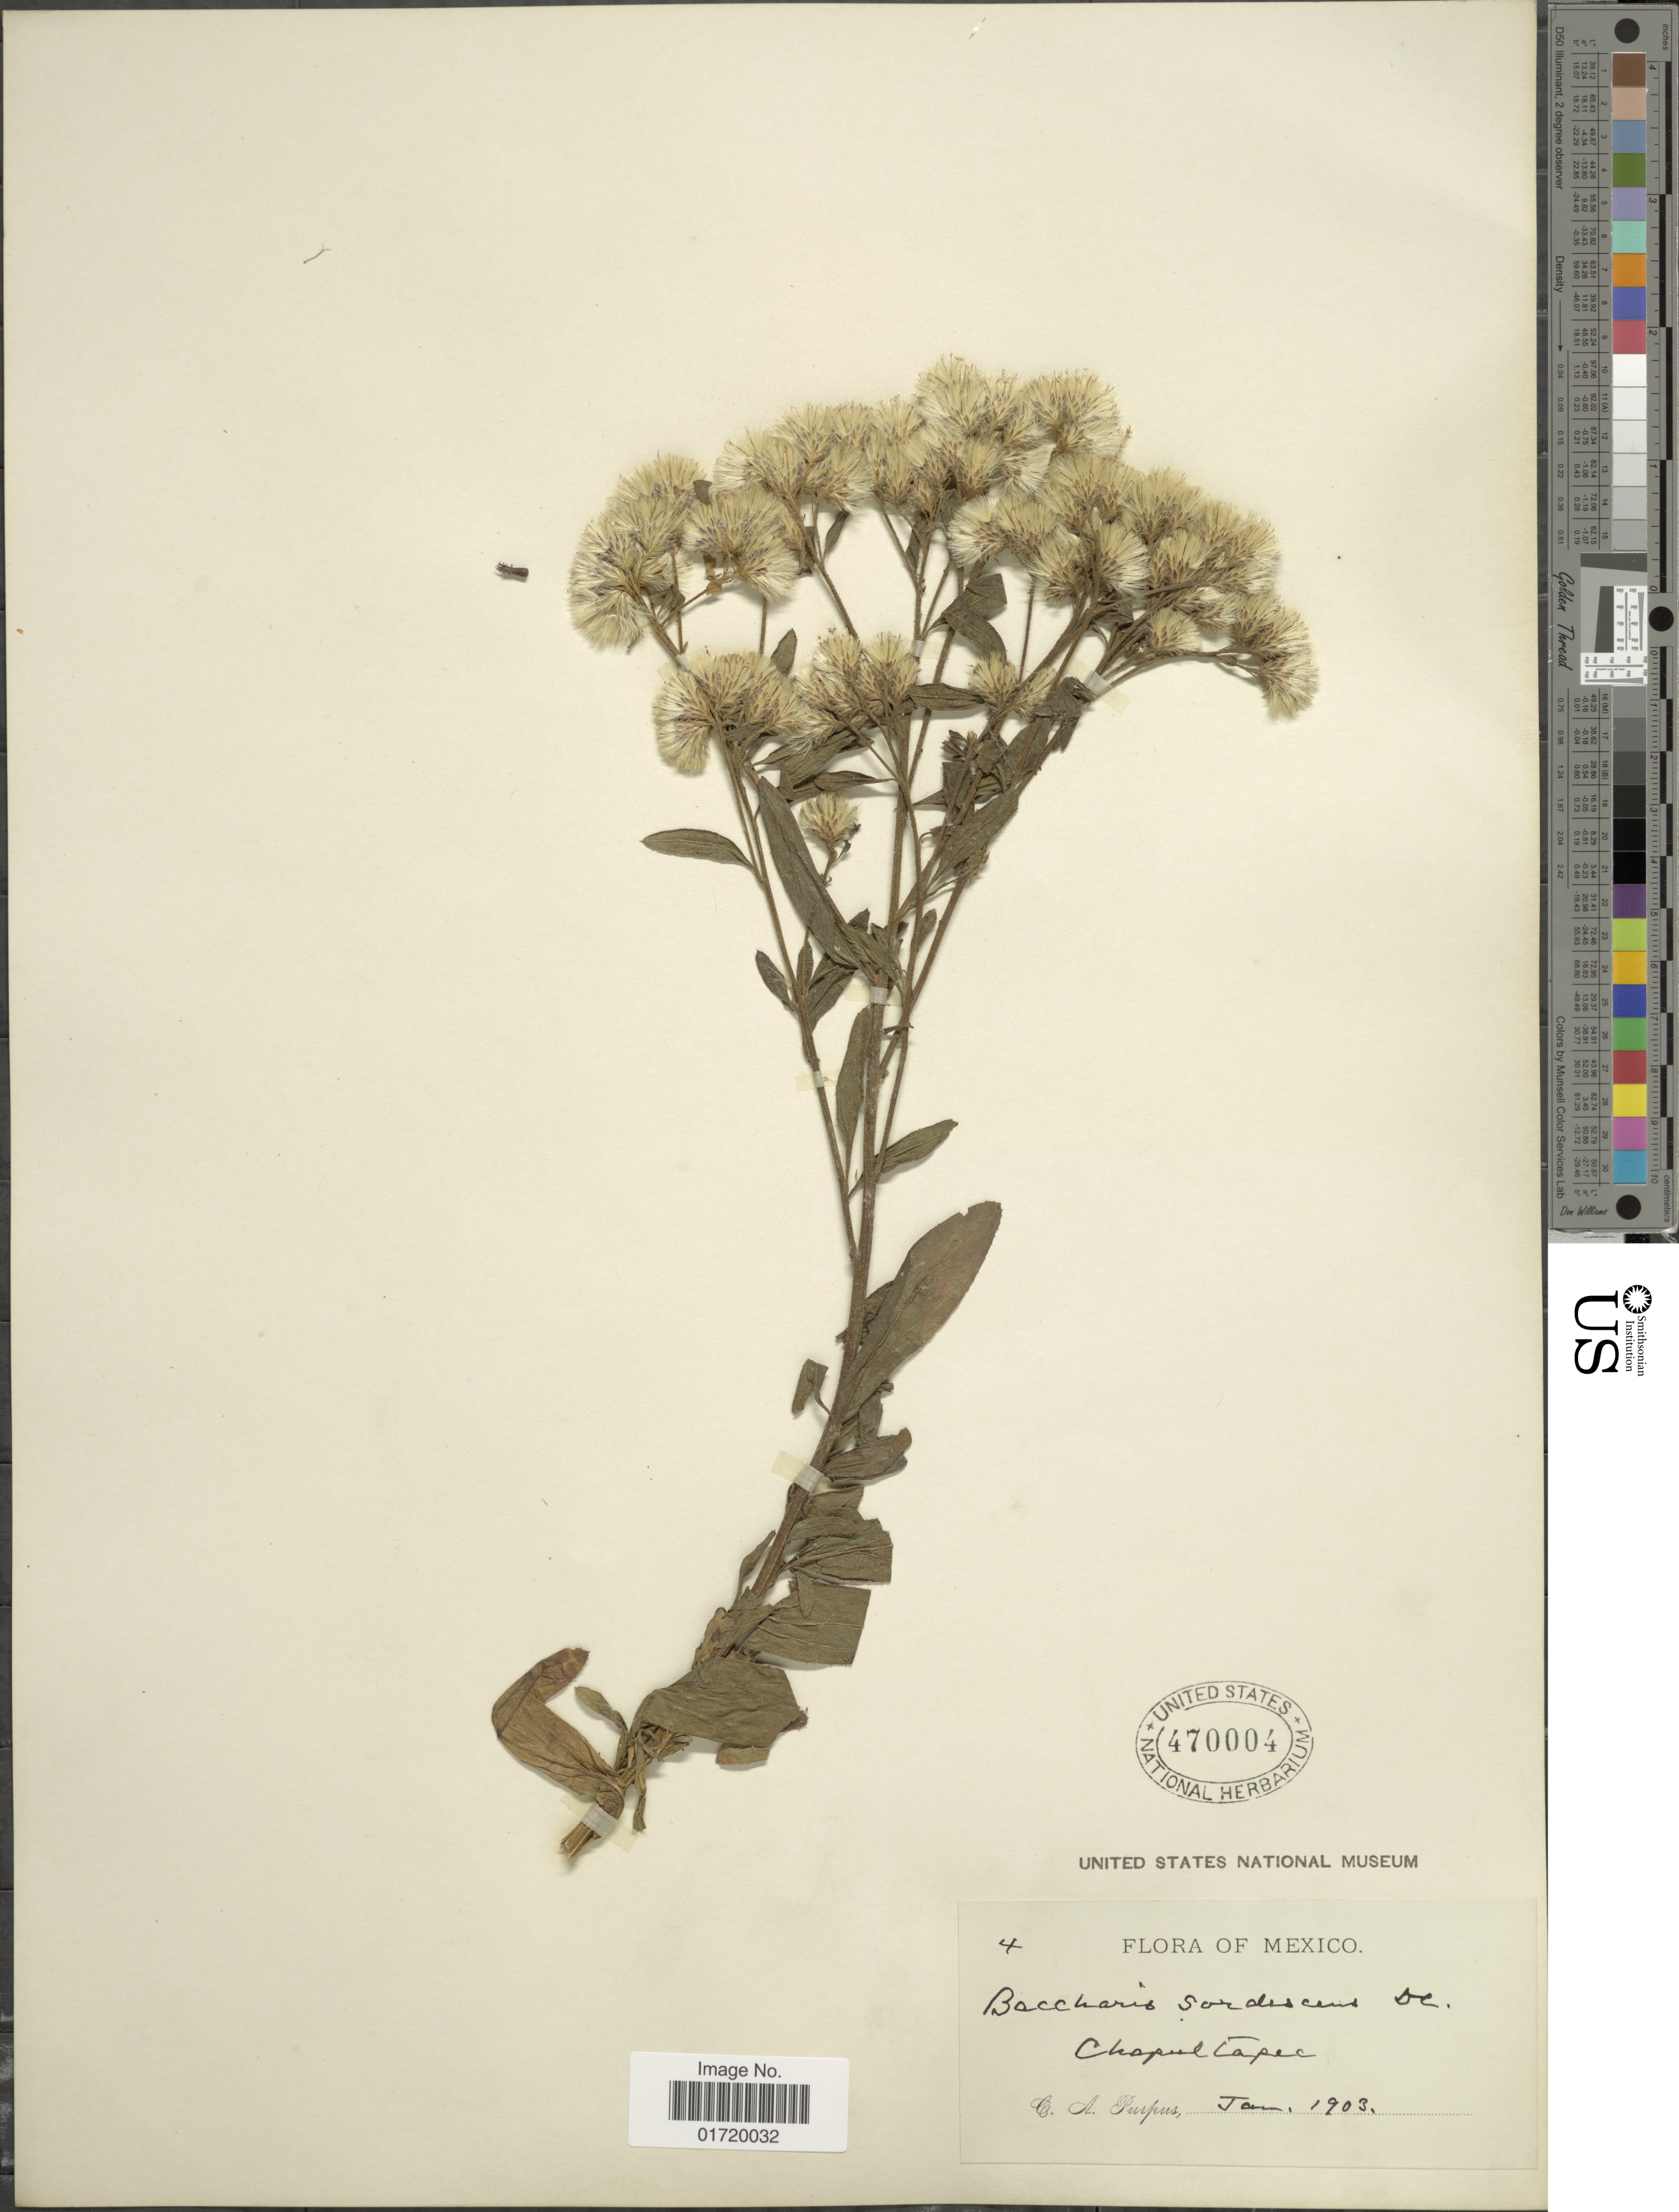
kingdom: Plantae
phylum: Tracheophyta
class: Magnoliopsida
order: Asterales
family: Asteraceae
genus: Baccharis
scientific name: Baccharis sordescens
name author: DC.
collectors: C. A. Purpus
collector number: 4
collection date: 1903-01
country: Mexico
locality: Chapultapec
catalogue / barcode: US 470004